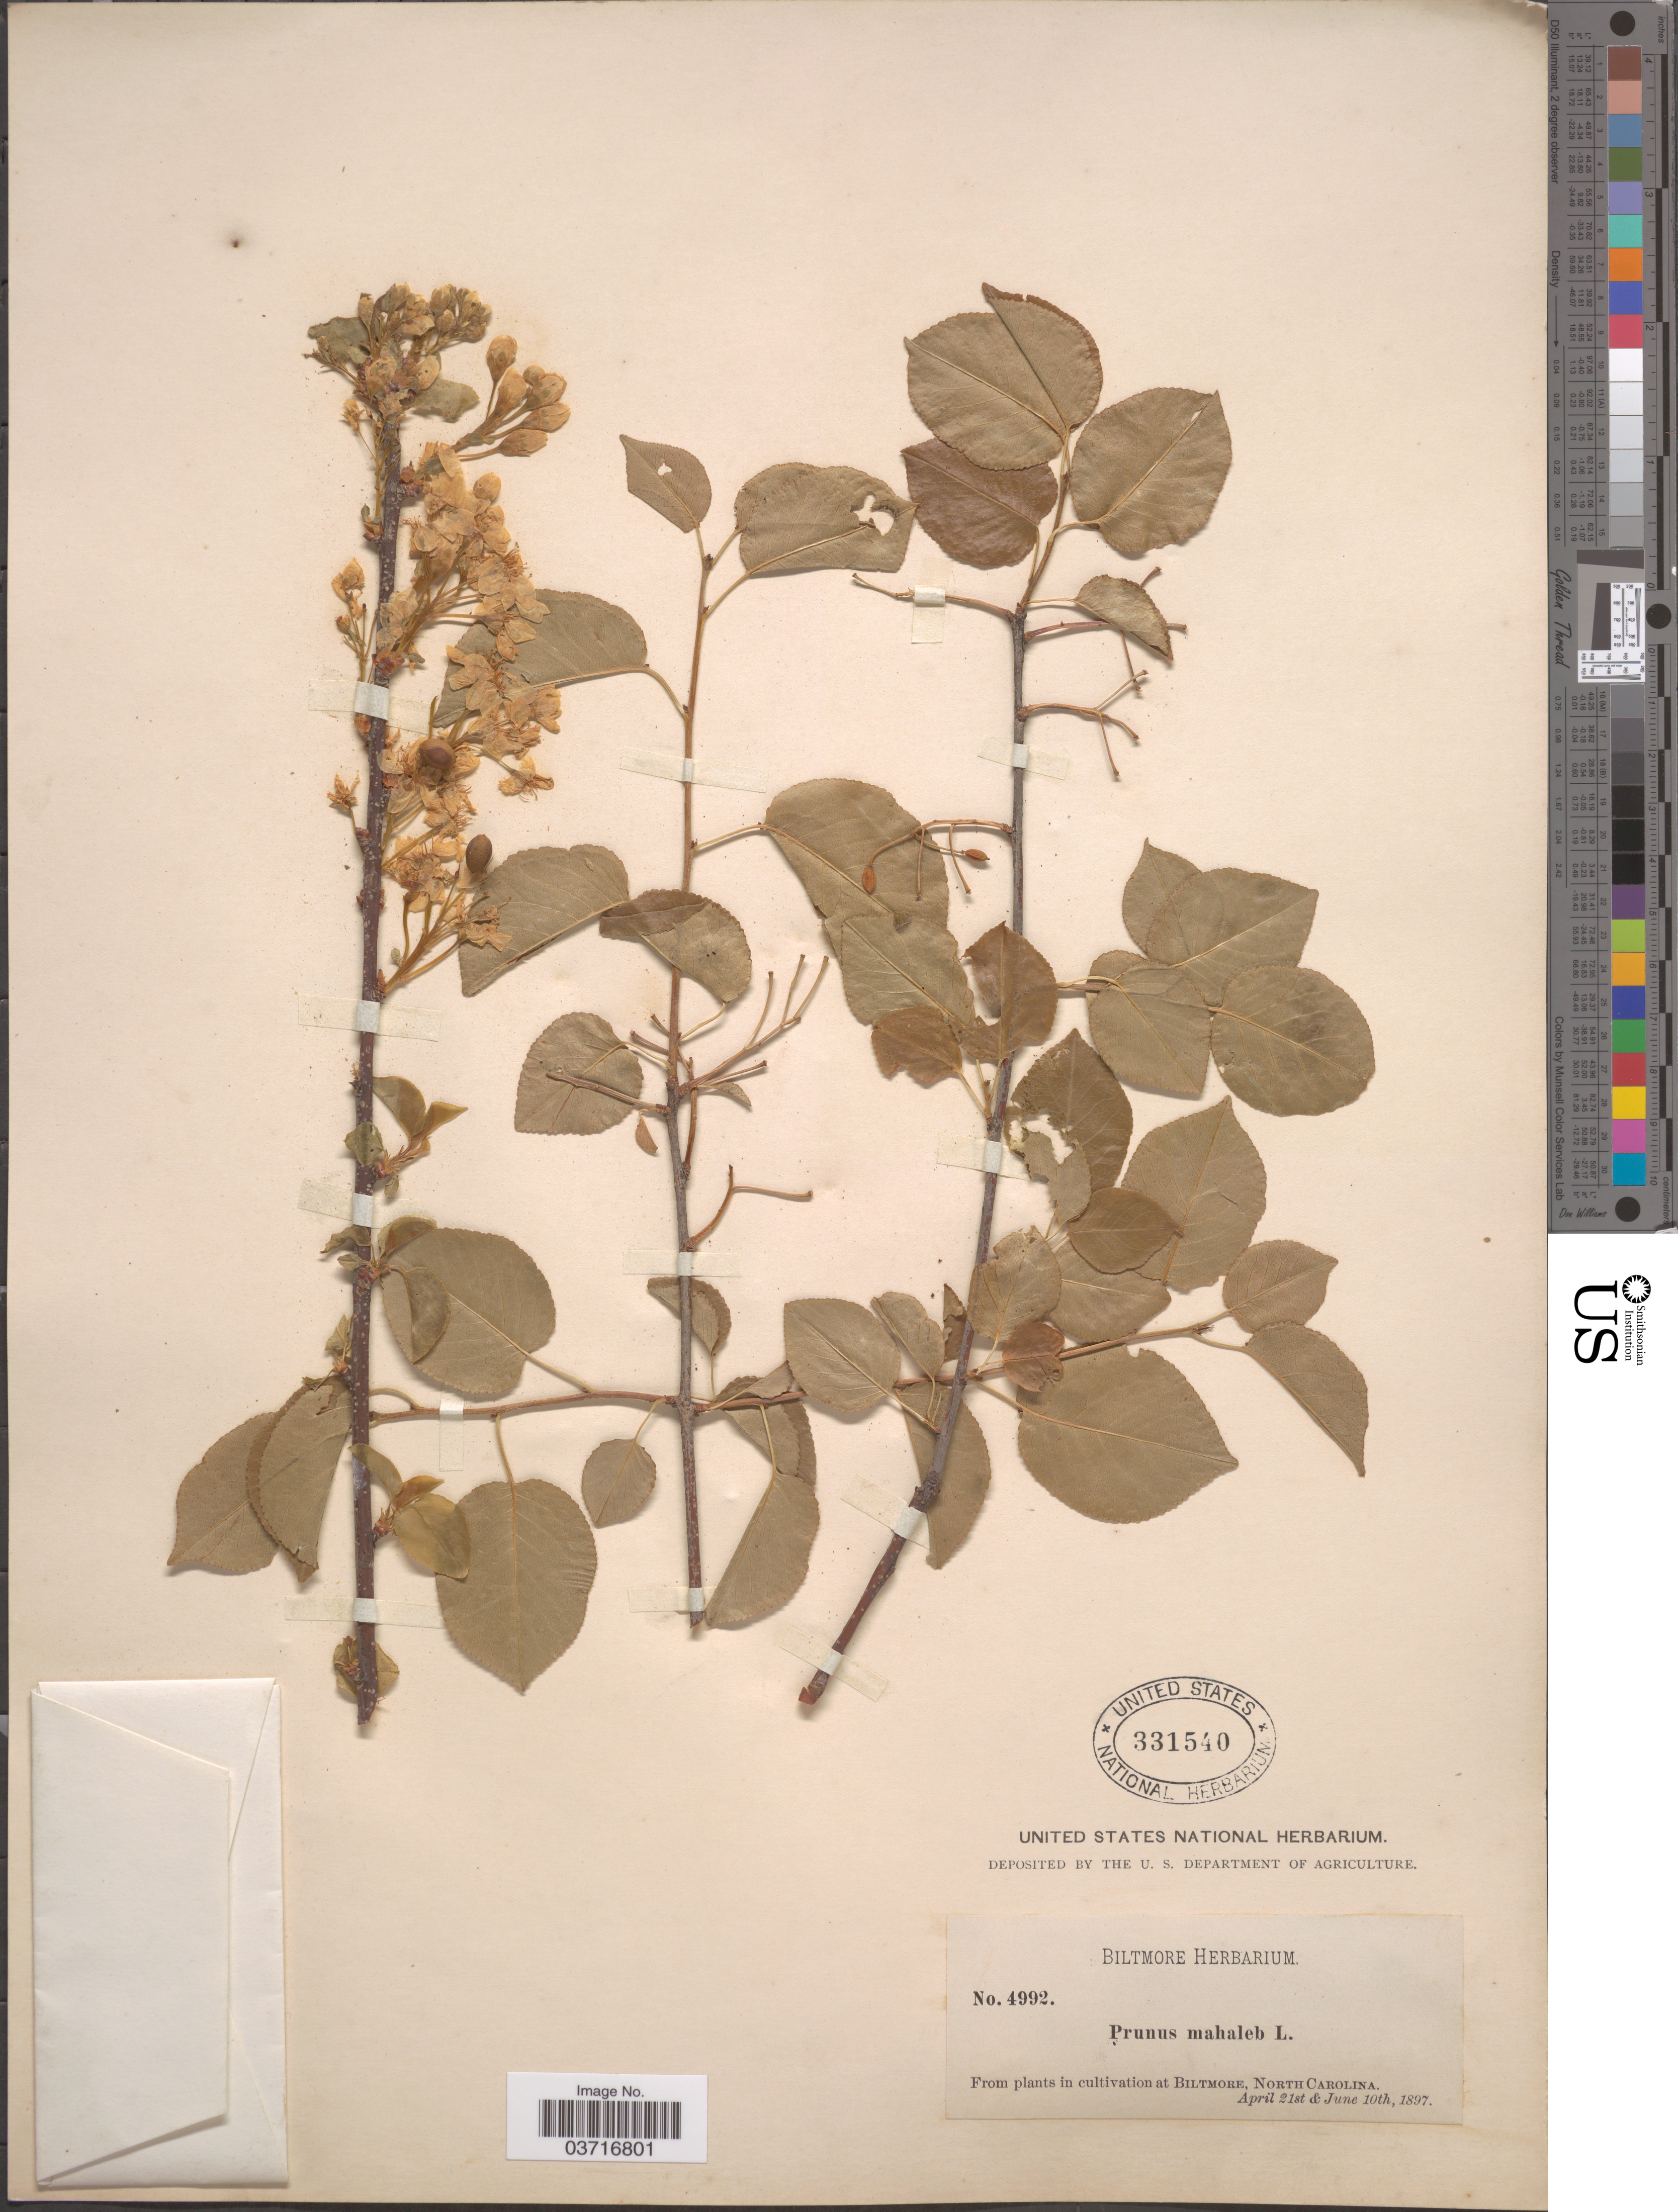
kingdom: Plantae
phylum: Tracheophyta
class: Magnoliopsida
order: Rosales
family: Rosaceae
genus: Prunus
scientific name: Prunus mahaleb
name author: L.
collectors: ex herb. Biltmore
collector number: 4992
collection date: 1897-04-21/1897-06-10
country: United States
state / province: North Carolina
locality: At Biltmore.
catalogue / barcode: US 331540